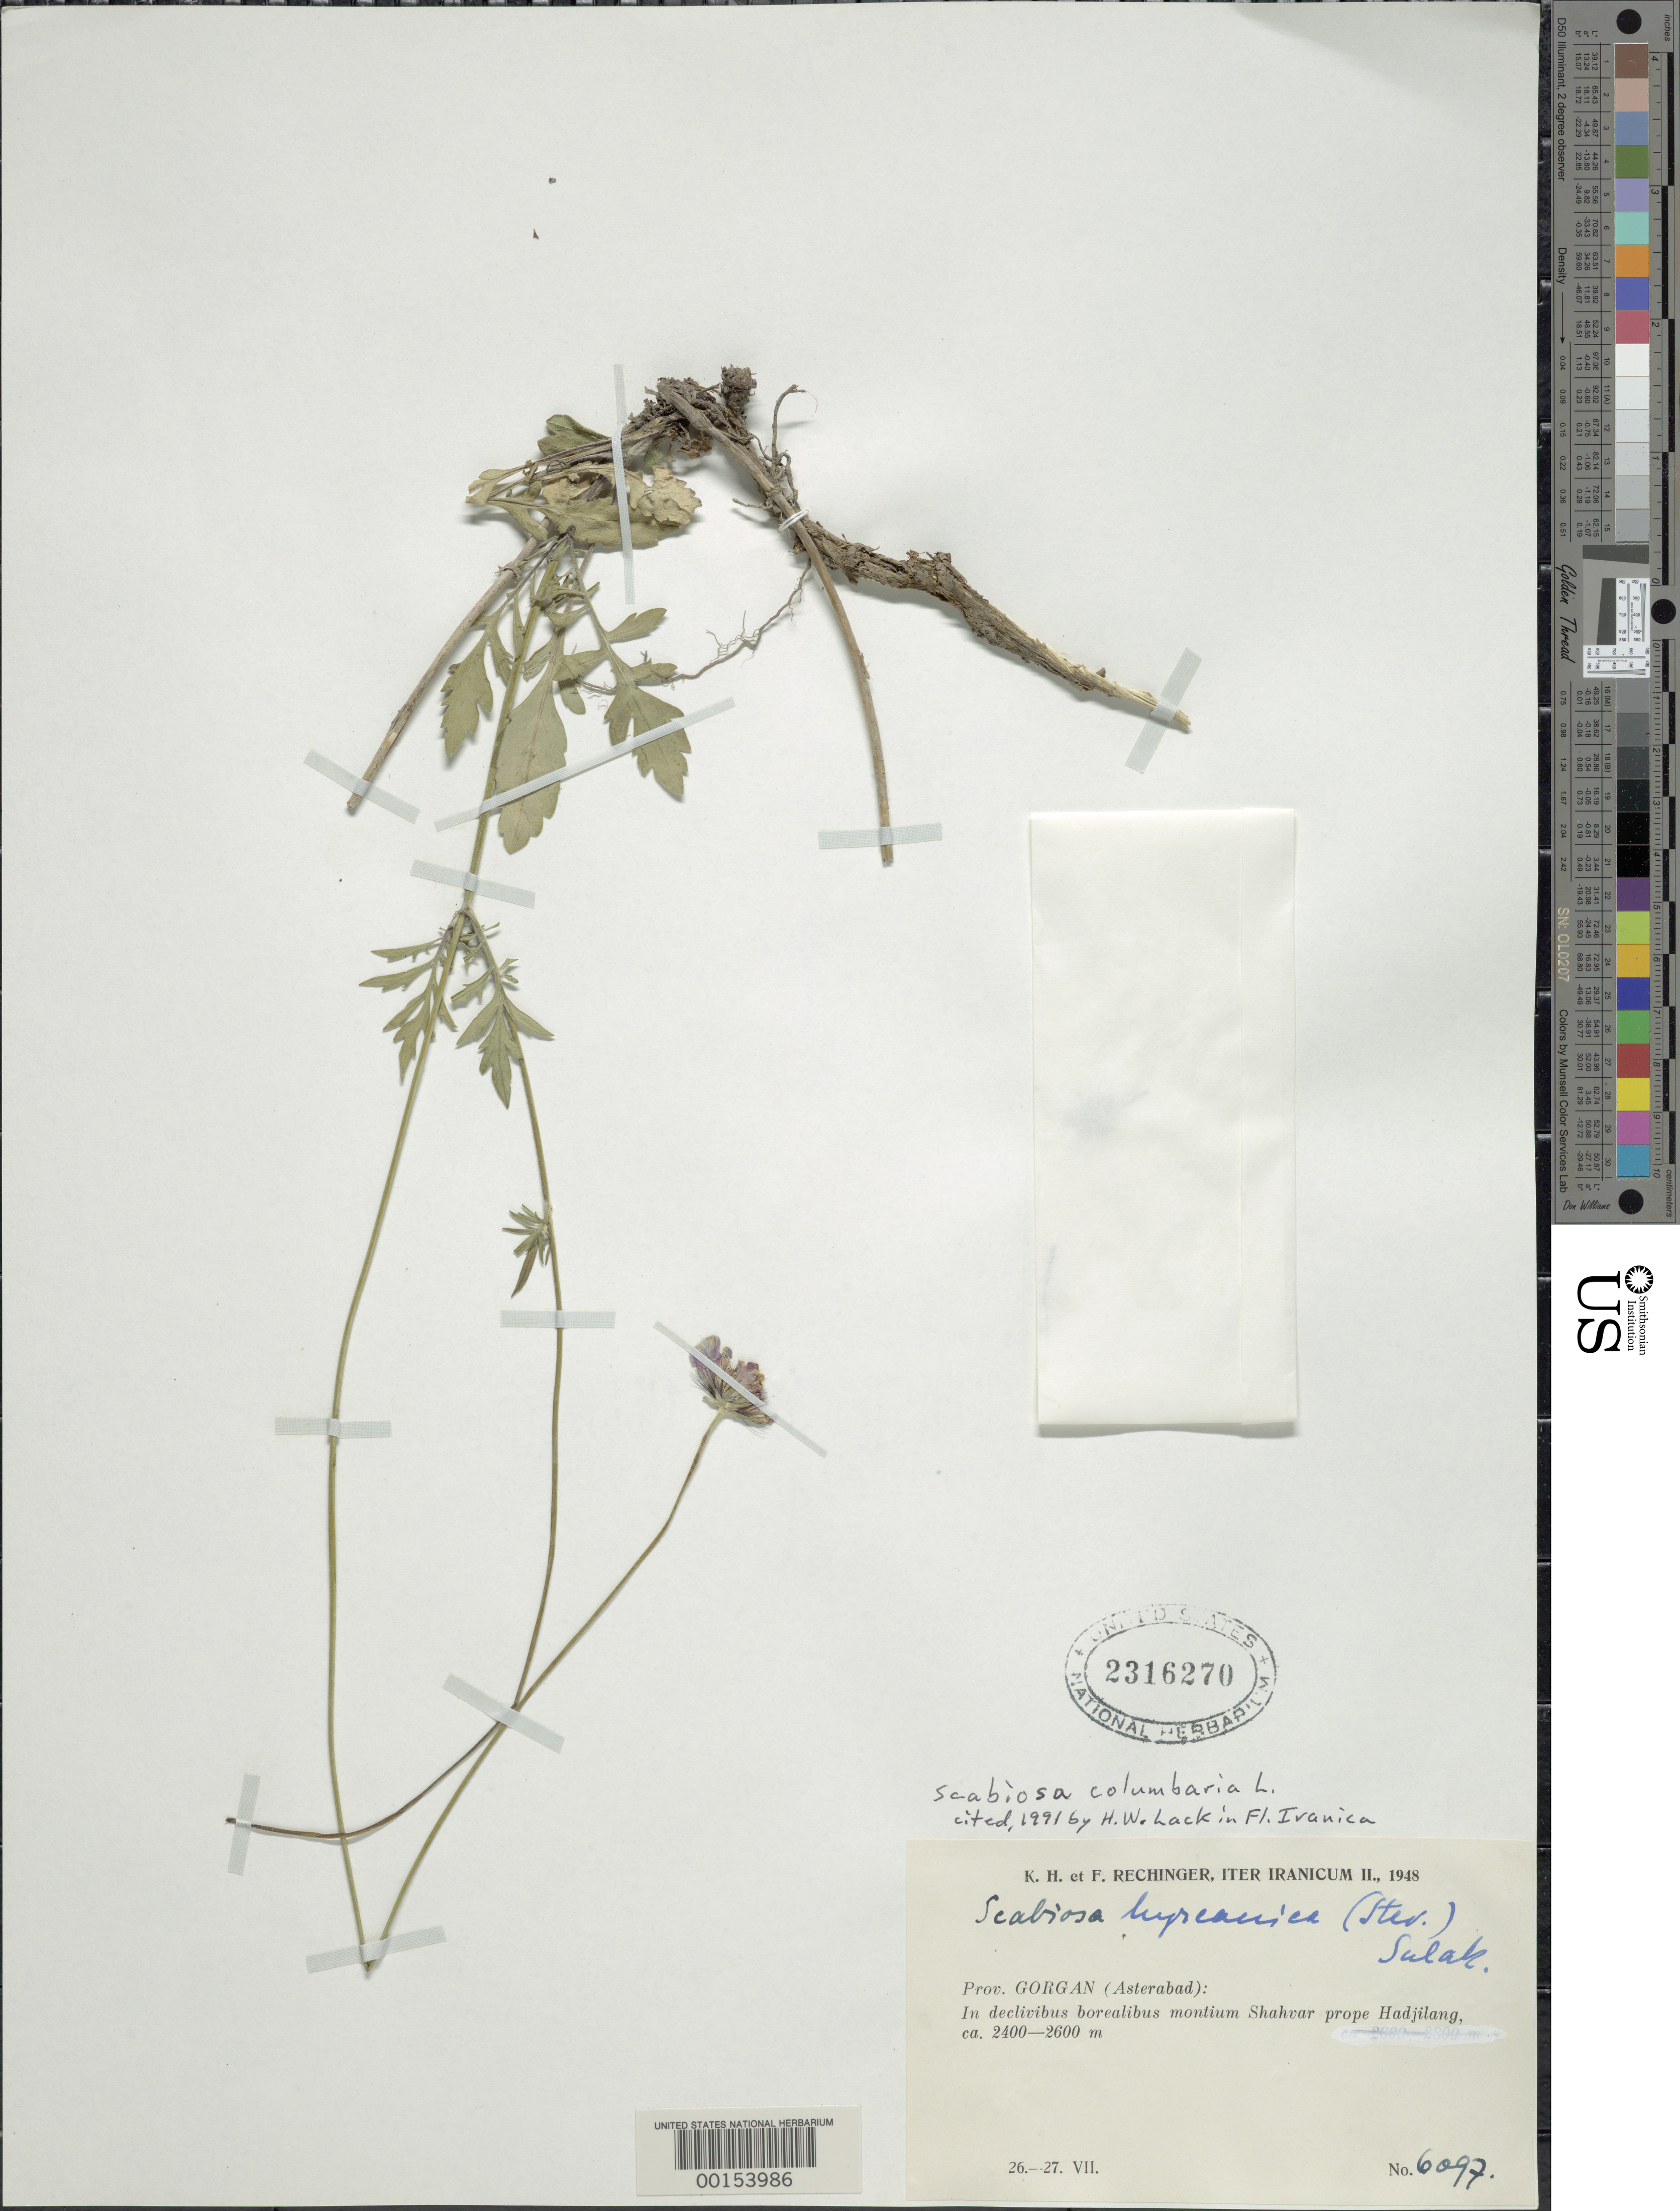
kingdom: Plantae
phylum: Tracheophyta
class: Magnoliopsida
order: Dipsacales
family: Caprifoliaceae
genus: Scabiosa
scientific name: Scabiosa columbaria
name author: L.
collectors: K. H. Rechinger & F. Rechinger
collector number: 6097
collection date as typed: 26 Jul 1948 to 27 Jul 1948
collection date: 1948-07-26/1948-07-27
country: Iran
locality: Gorgan, (Asterabad), Shahvar Mts near Hadjilang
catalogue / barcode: US 2316270